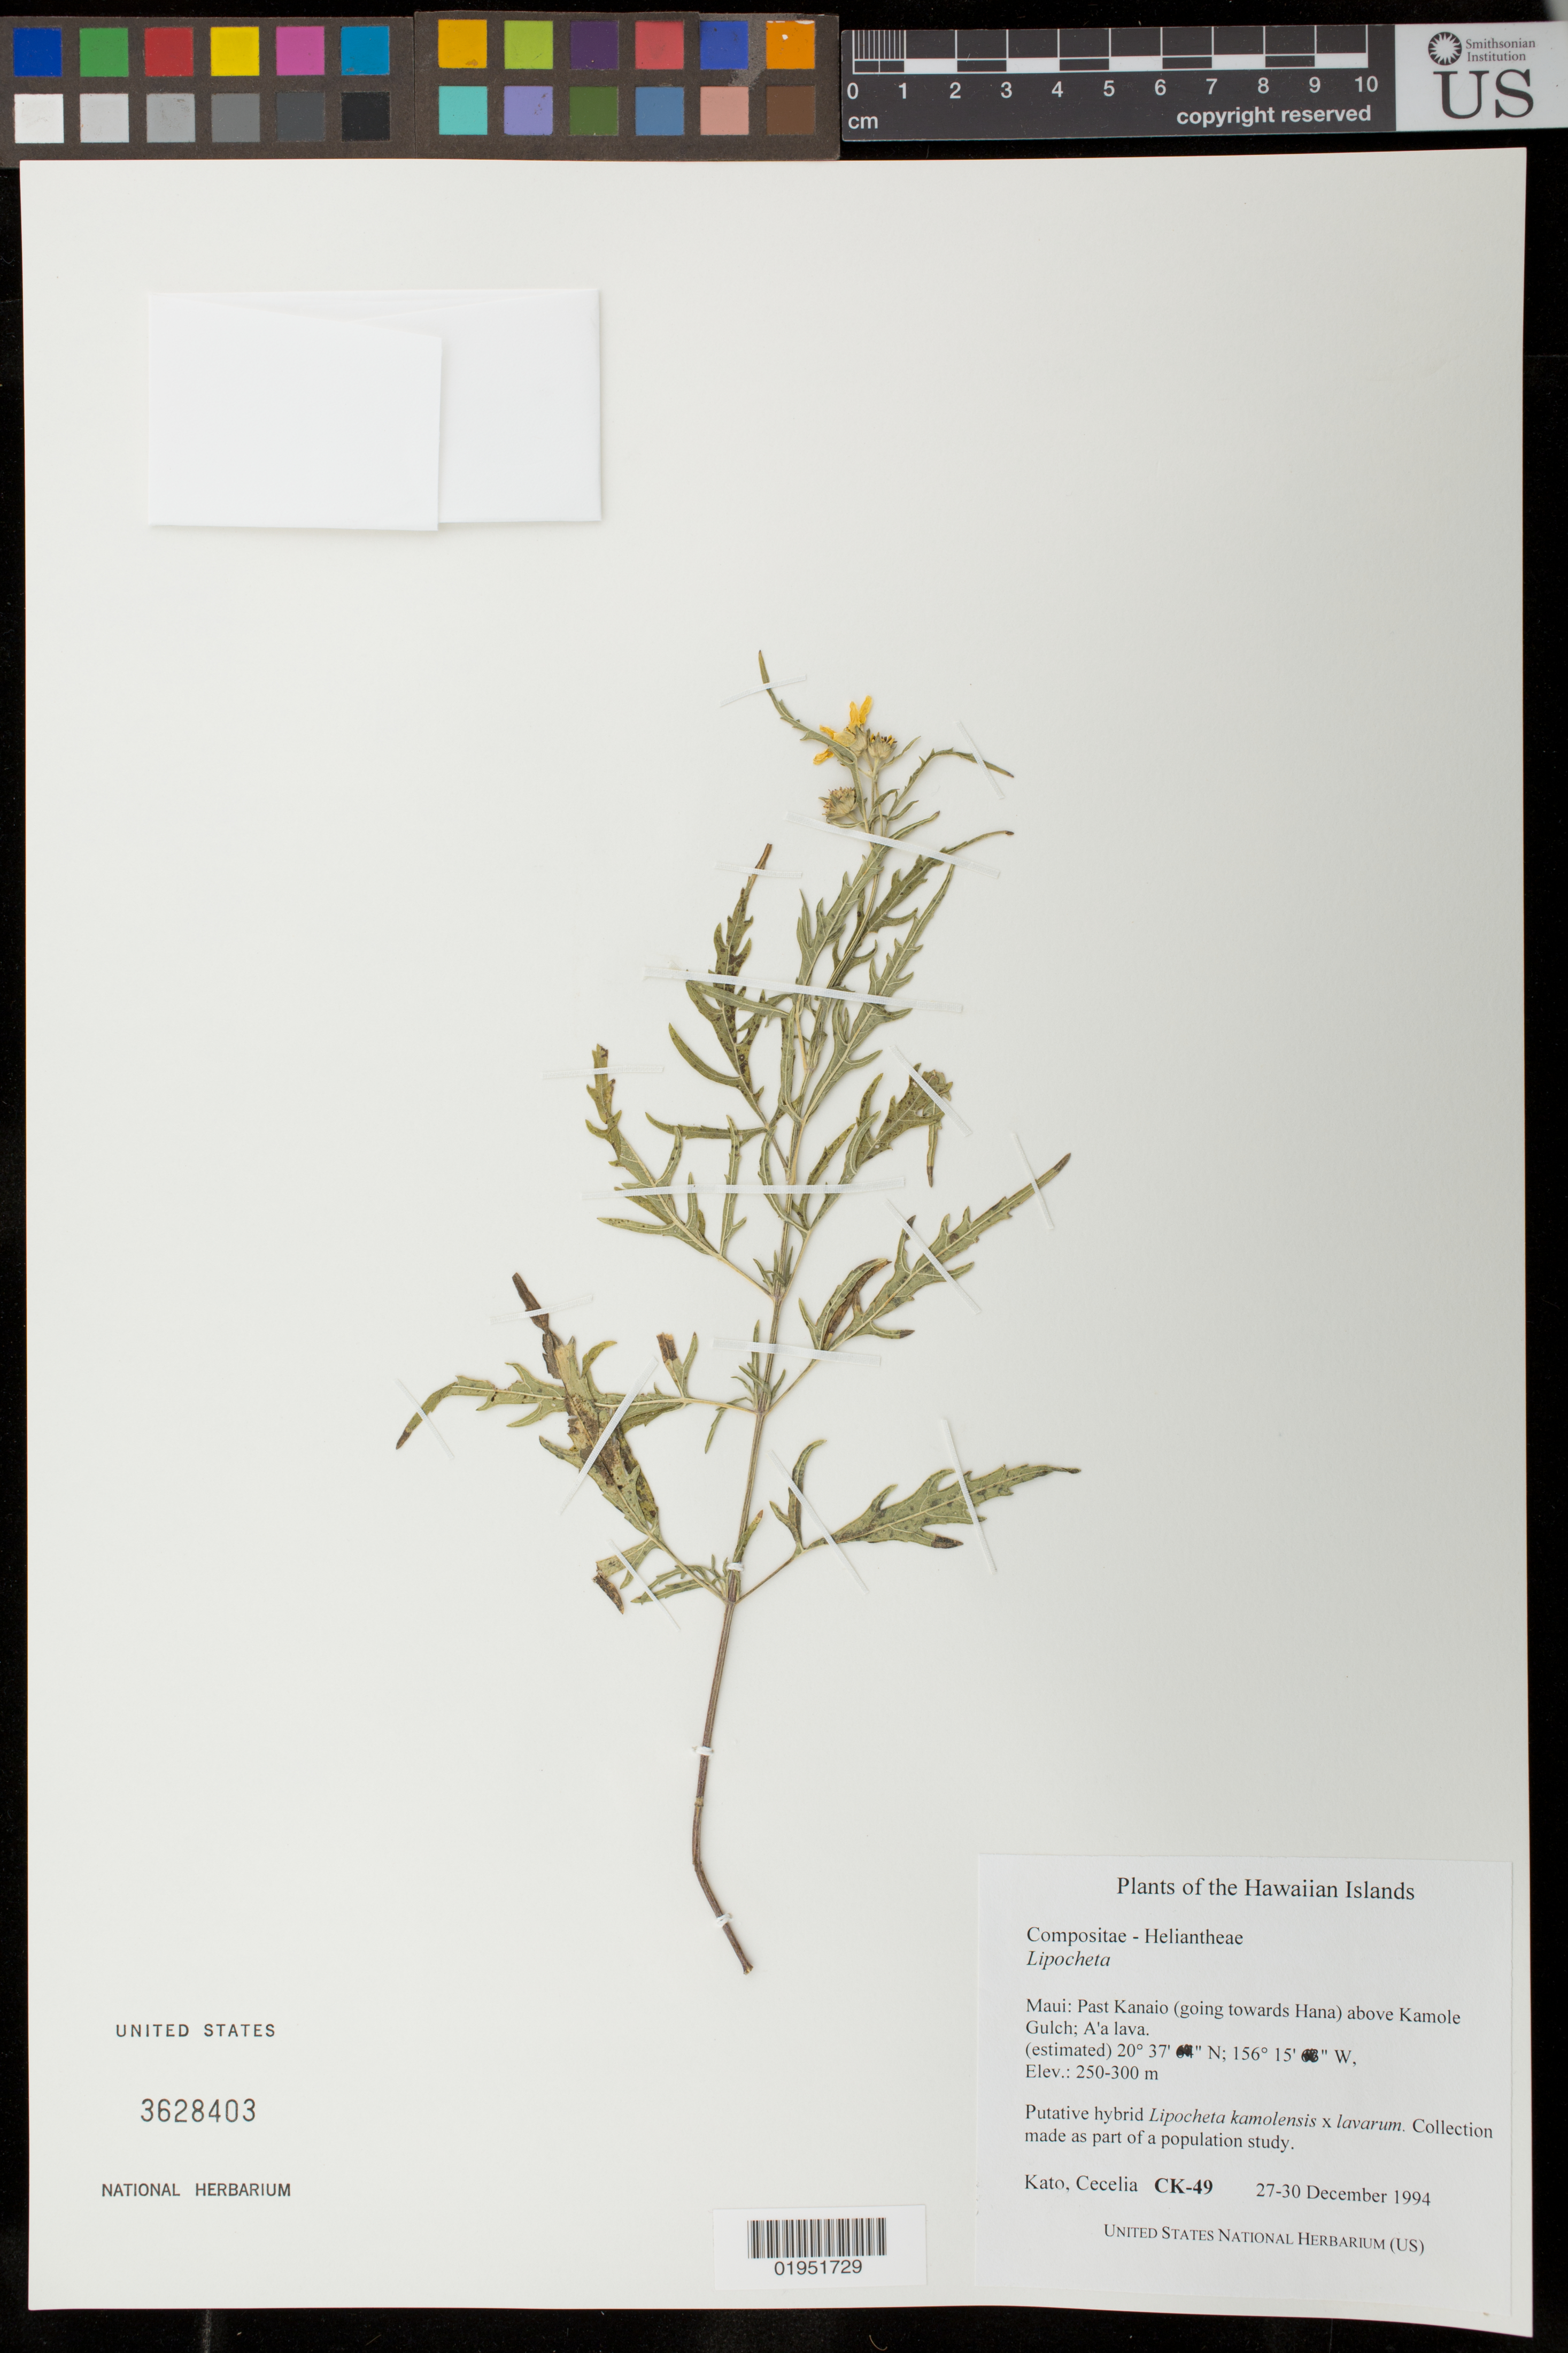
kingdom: Plantae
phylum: Tracheophyta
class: Magnoliopsida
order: Asterales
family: Asteraceae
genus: Lipochaeta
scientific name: Lipochaeta sp.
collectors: C. Kato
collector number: CK-49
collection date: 1994-12-27/1994-12-30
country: United States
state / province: Hawaii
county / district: Maui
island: Maui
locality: Past Kanaio (Going towards Hana) above Kamole Gulch; A'a lava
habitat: A'a lava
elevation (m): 250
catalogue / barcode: US 3628403